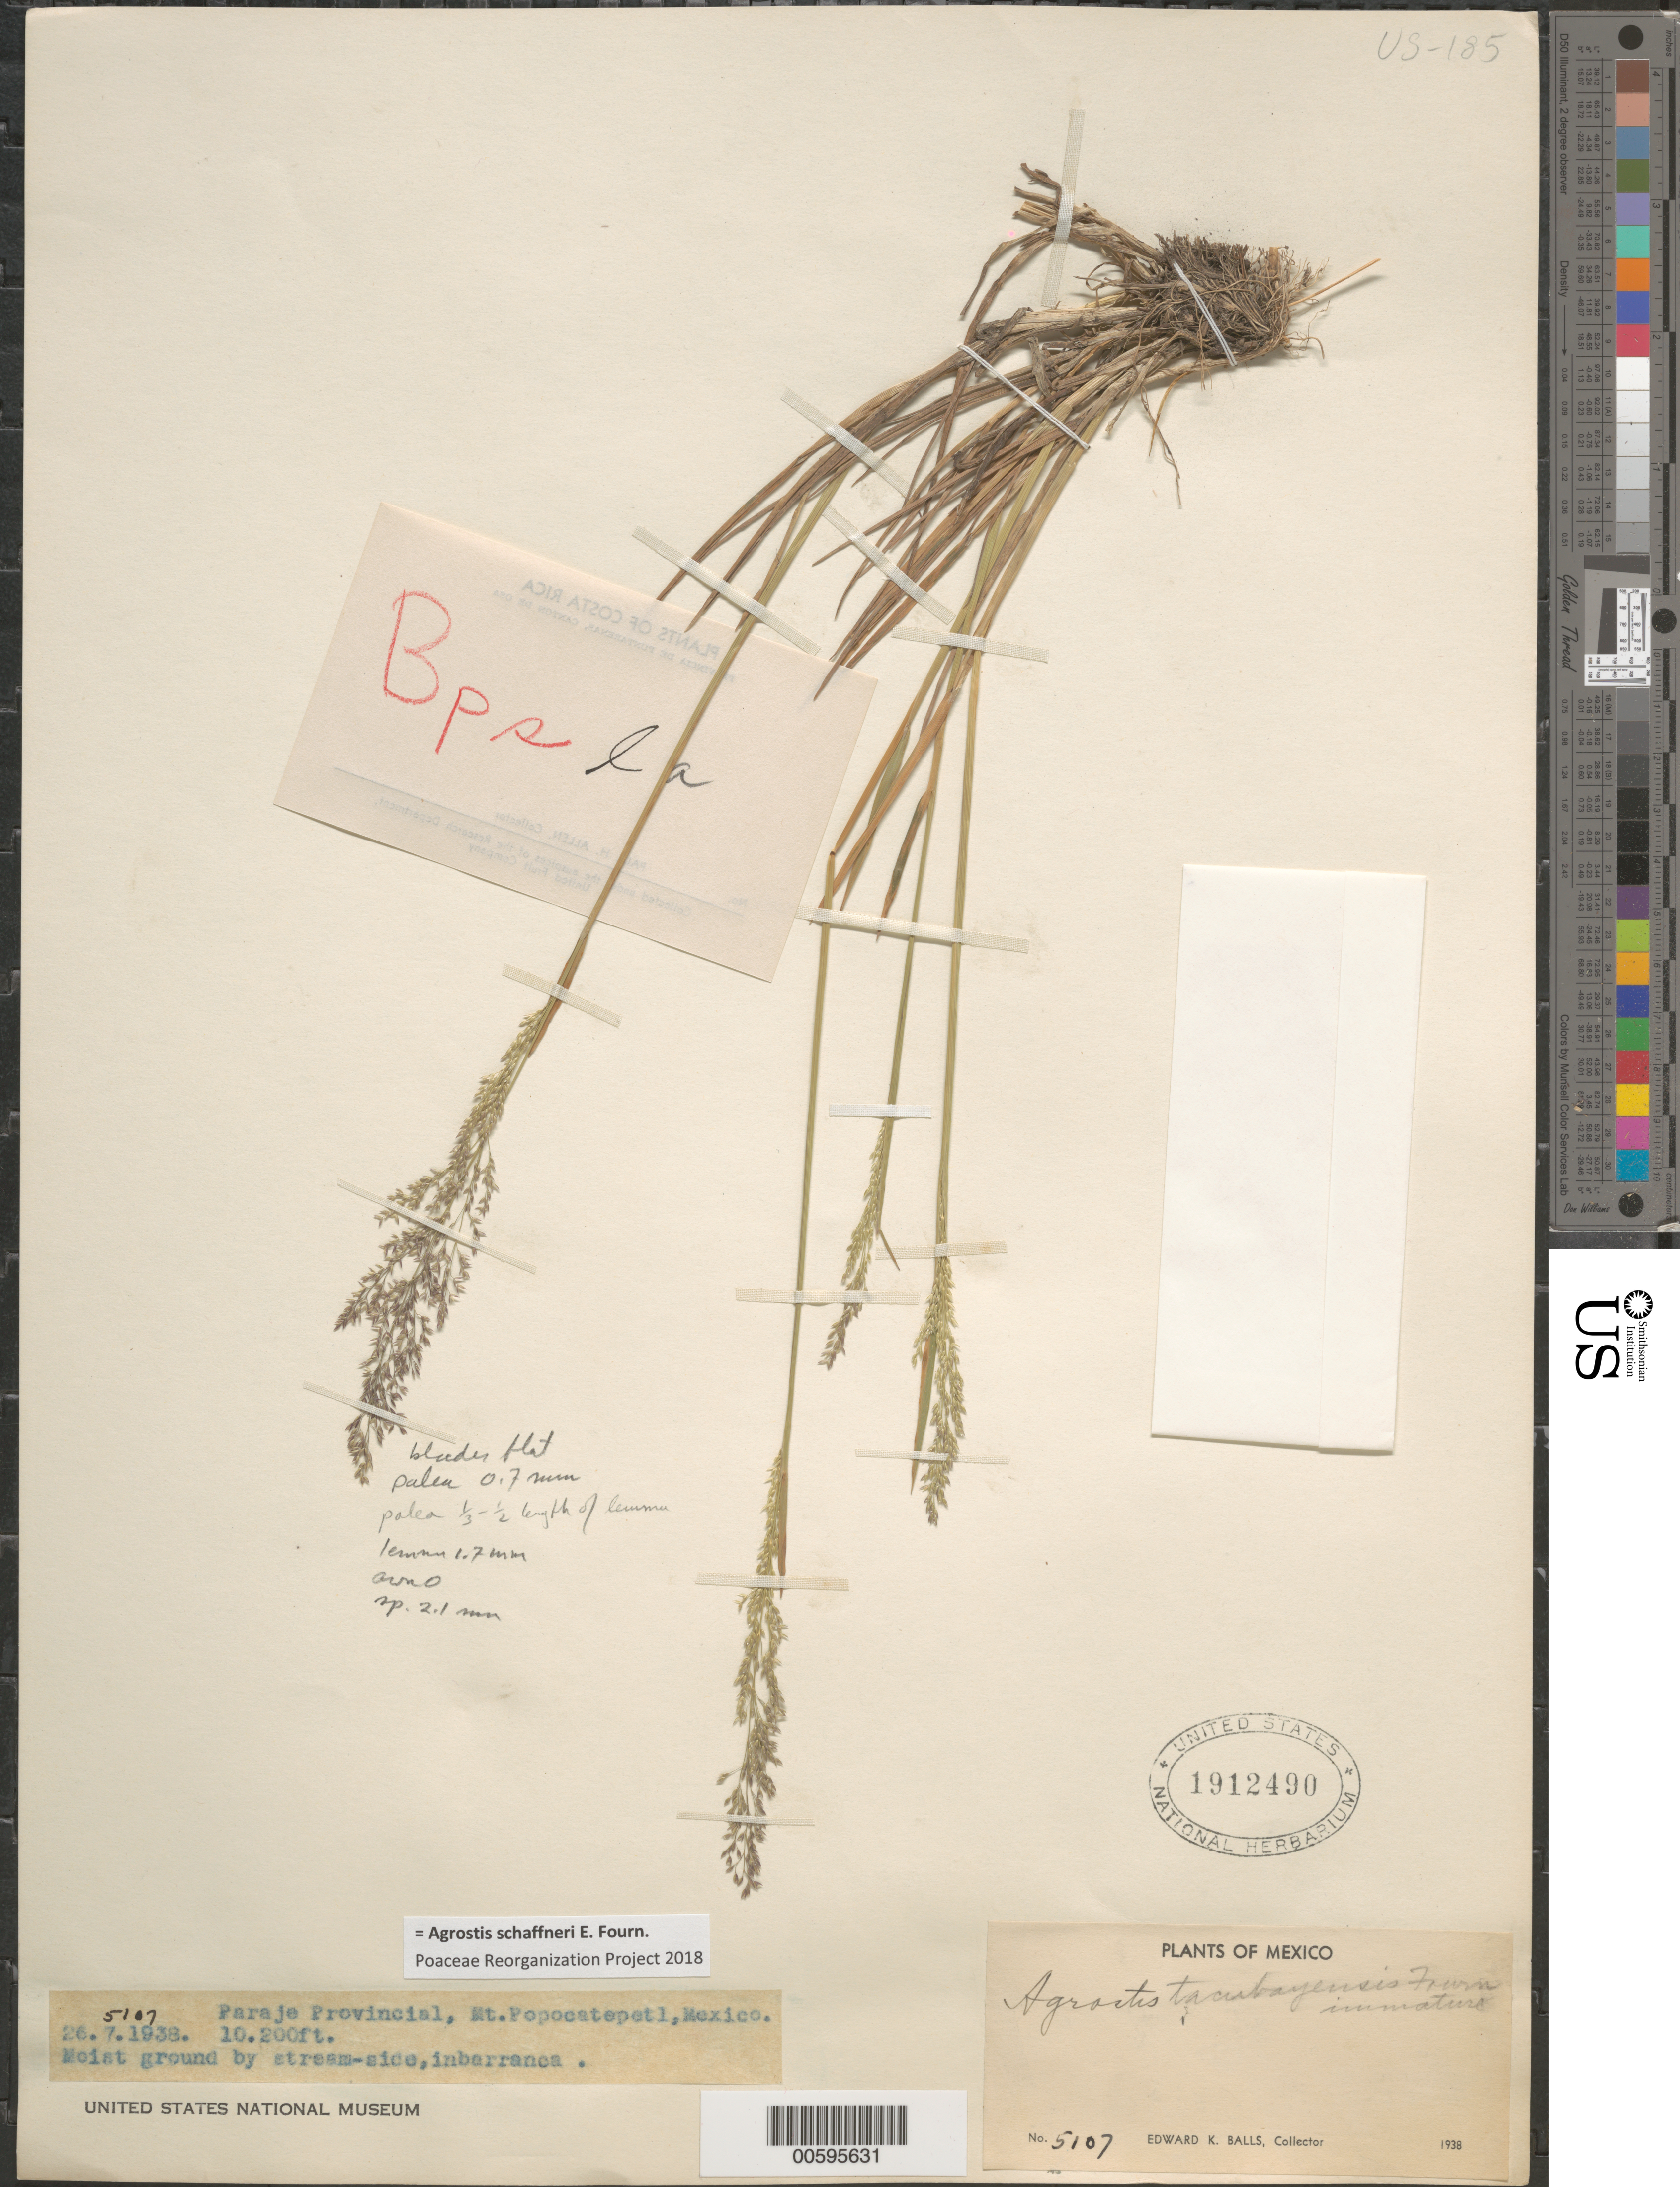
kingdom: Plantae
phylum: Tracheophyta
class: Liliopsida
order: Poales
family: Poaceae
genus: Agrostis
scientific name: Agrostis schaffneri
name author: E. Fourn.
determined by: Poaceae Reorganization Project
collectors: E. K. Balls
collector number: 5107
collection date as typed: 26 Jul 1938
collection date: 1938-07-26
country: Mexico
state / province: Puebla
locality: Paraje Provincial, Mt. Popocatepetl.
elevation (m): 3109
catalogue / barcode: US 1912490